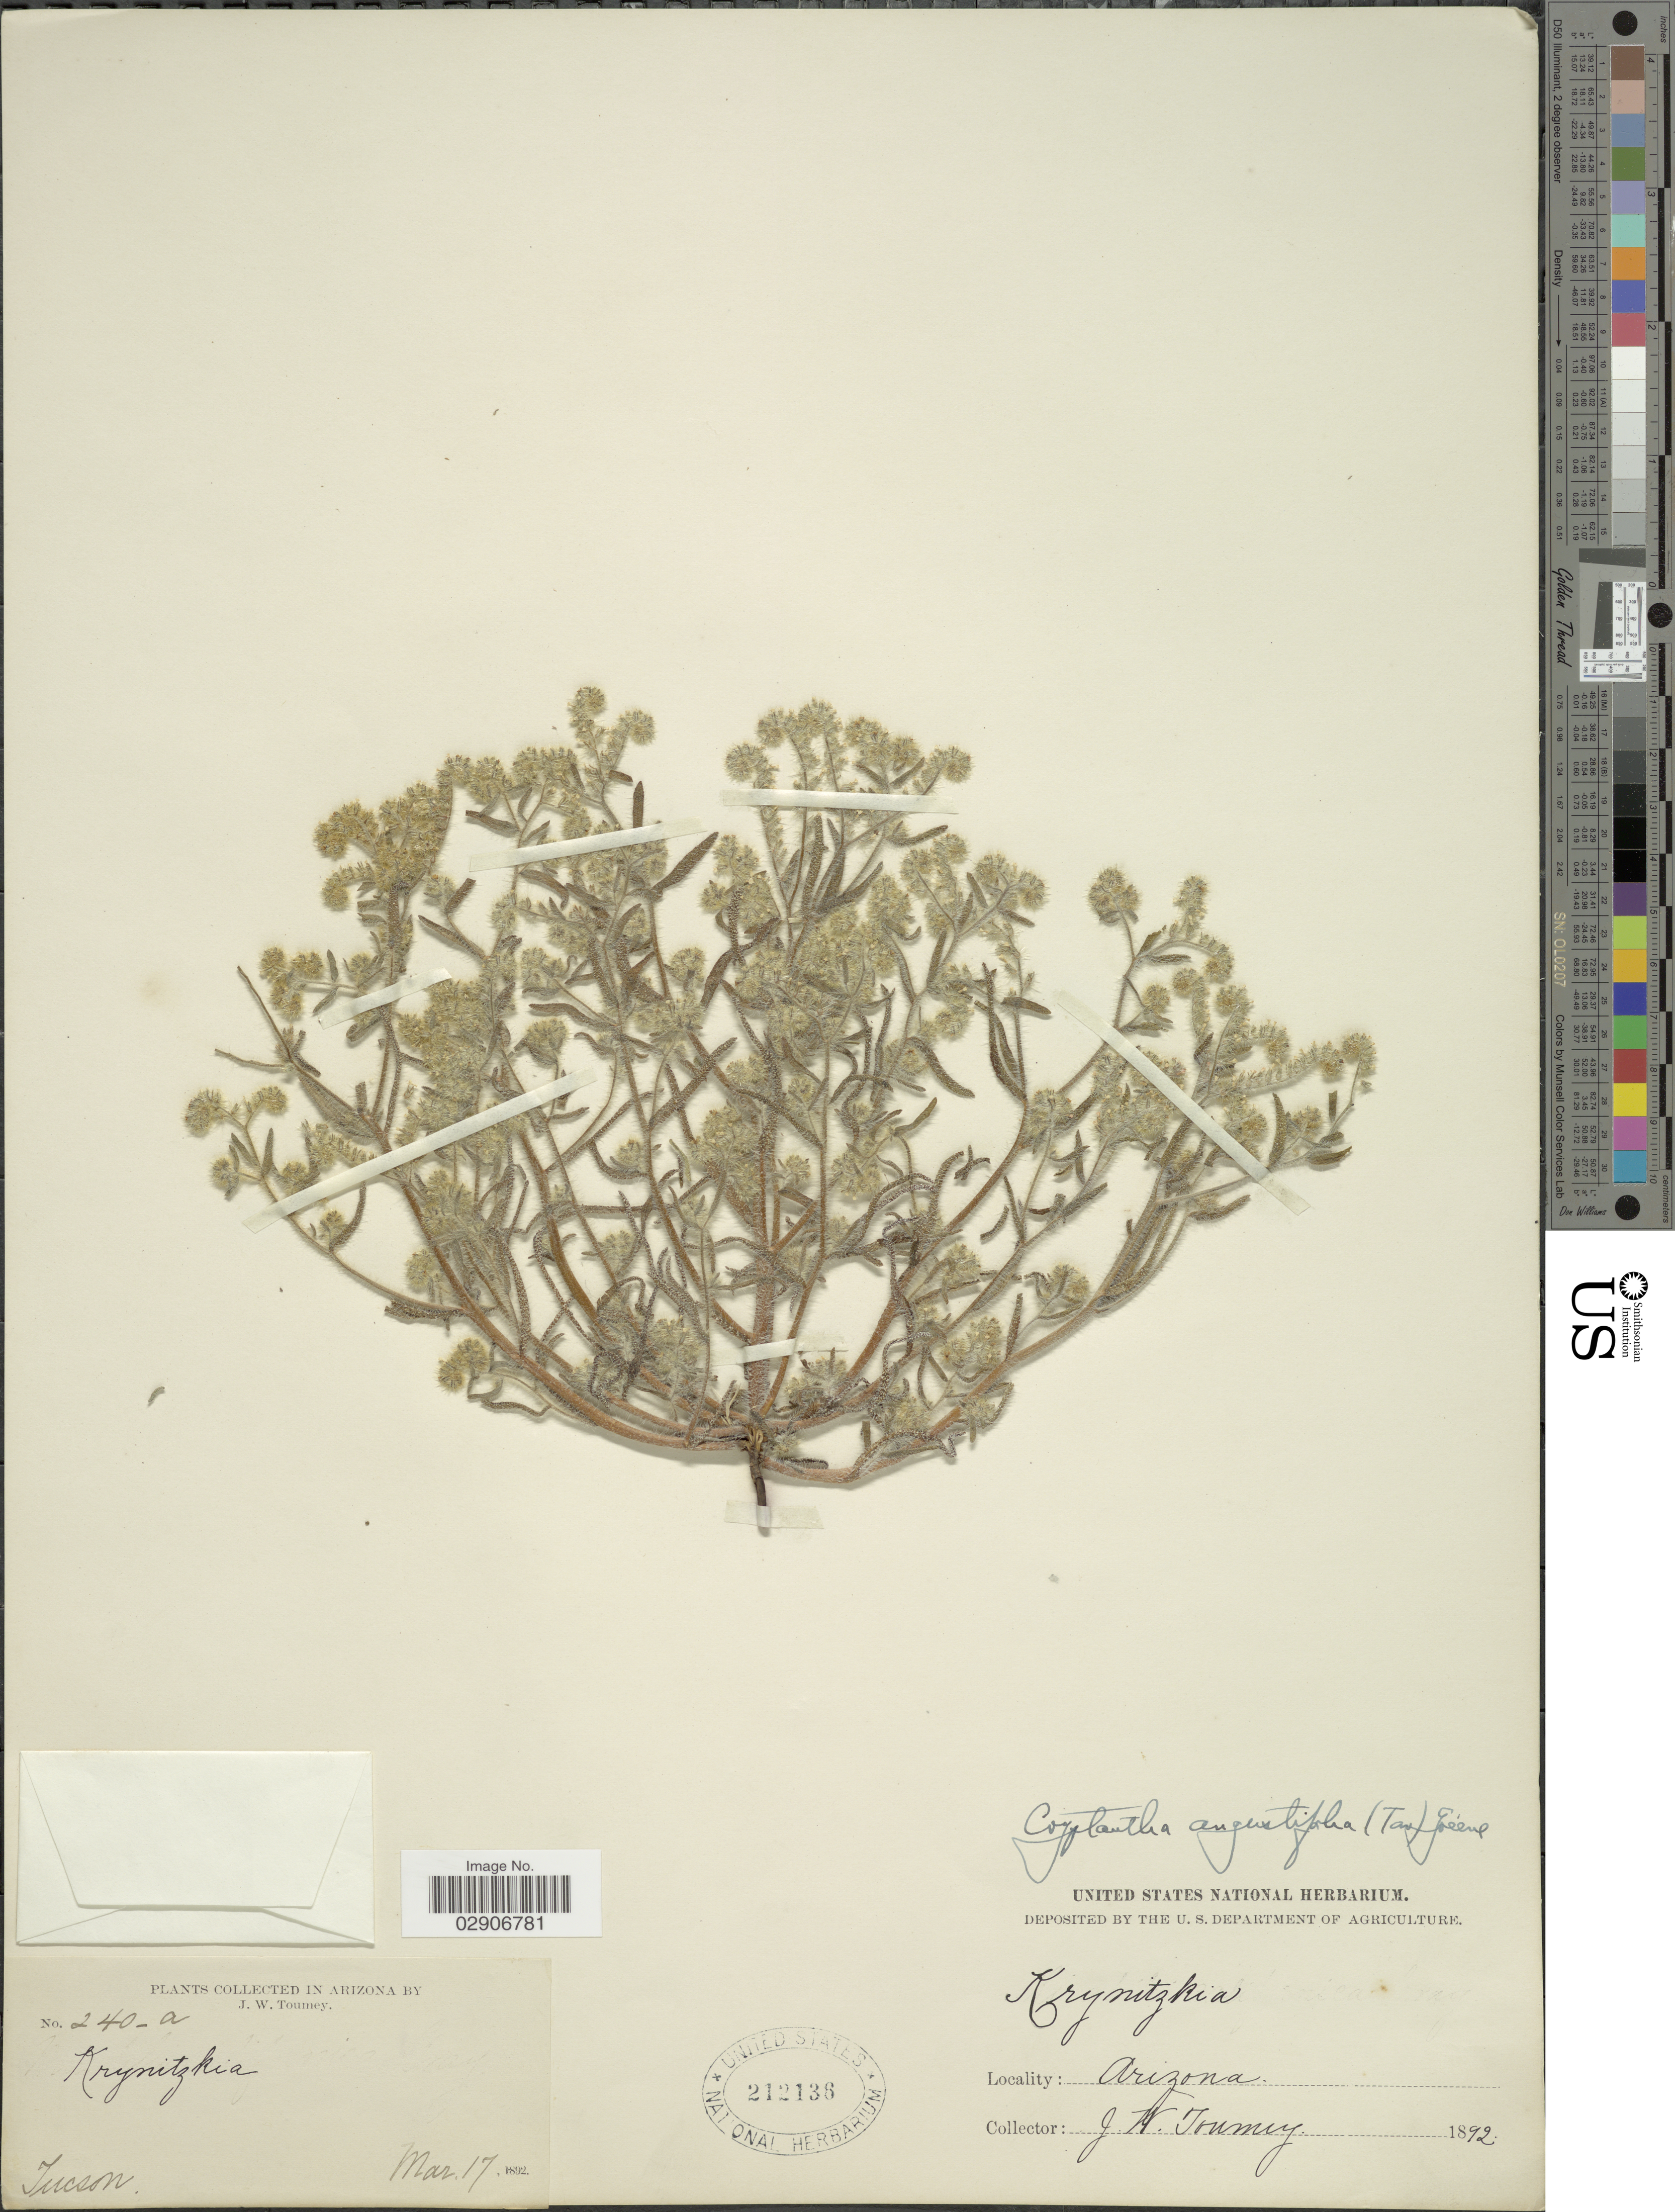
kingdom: Plantae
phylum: Tracheophyta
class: Magnoliopsida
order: Boraginales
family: Boraginaceae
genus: Cryptantha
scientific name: Cryptantha angustifolia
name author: (Torr.) Greene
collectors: J. W. Toumey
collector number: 240-a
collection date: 1892-03-17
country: United States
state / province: Arizona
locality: Tucson.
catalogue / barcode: US 212136